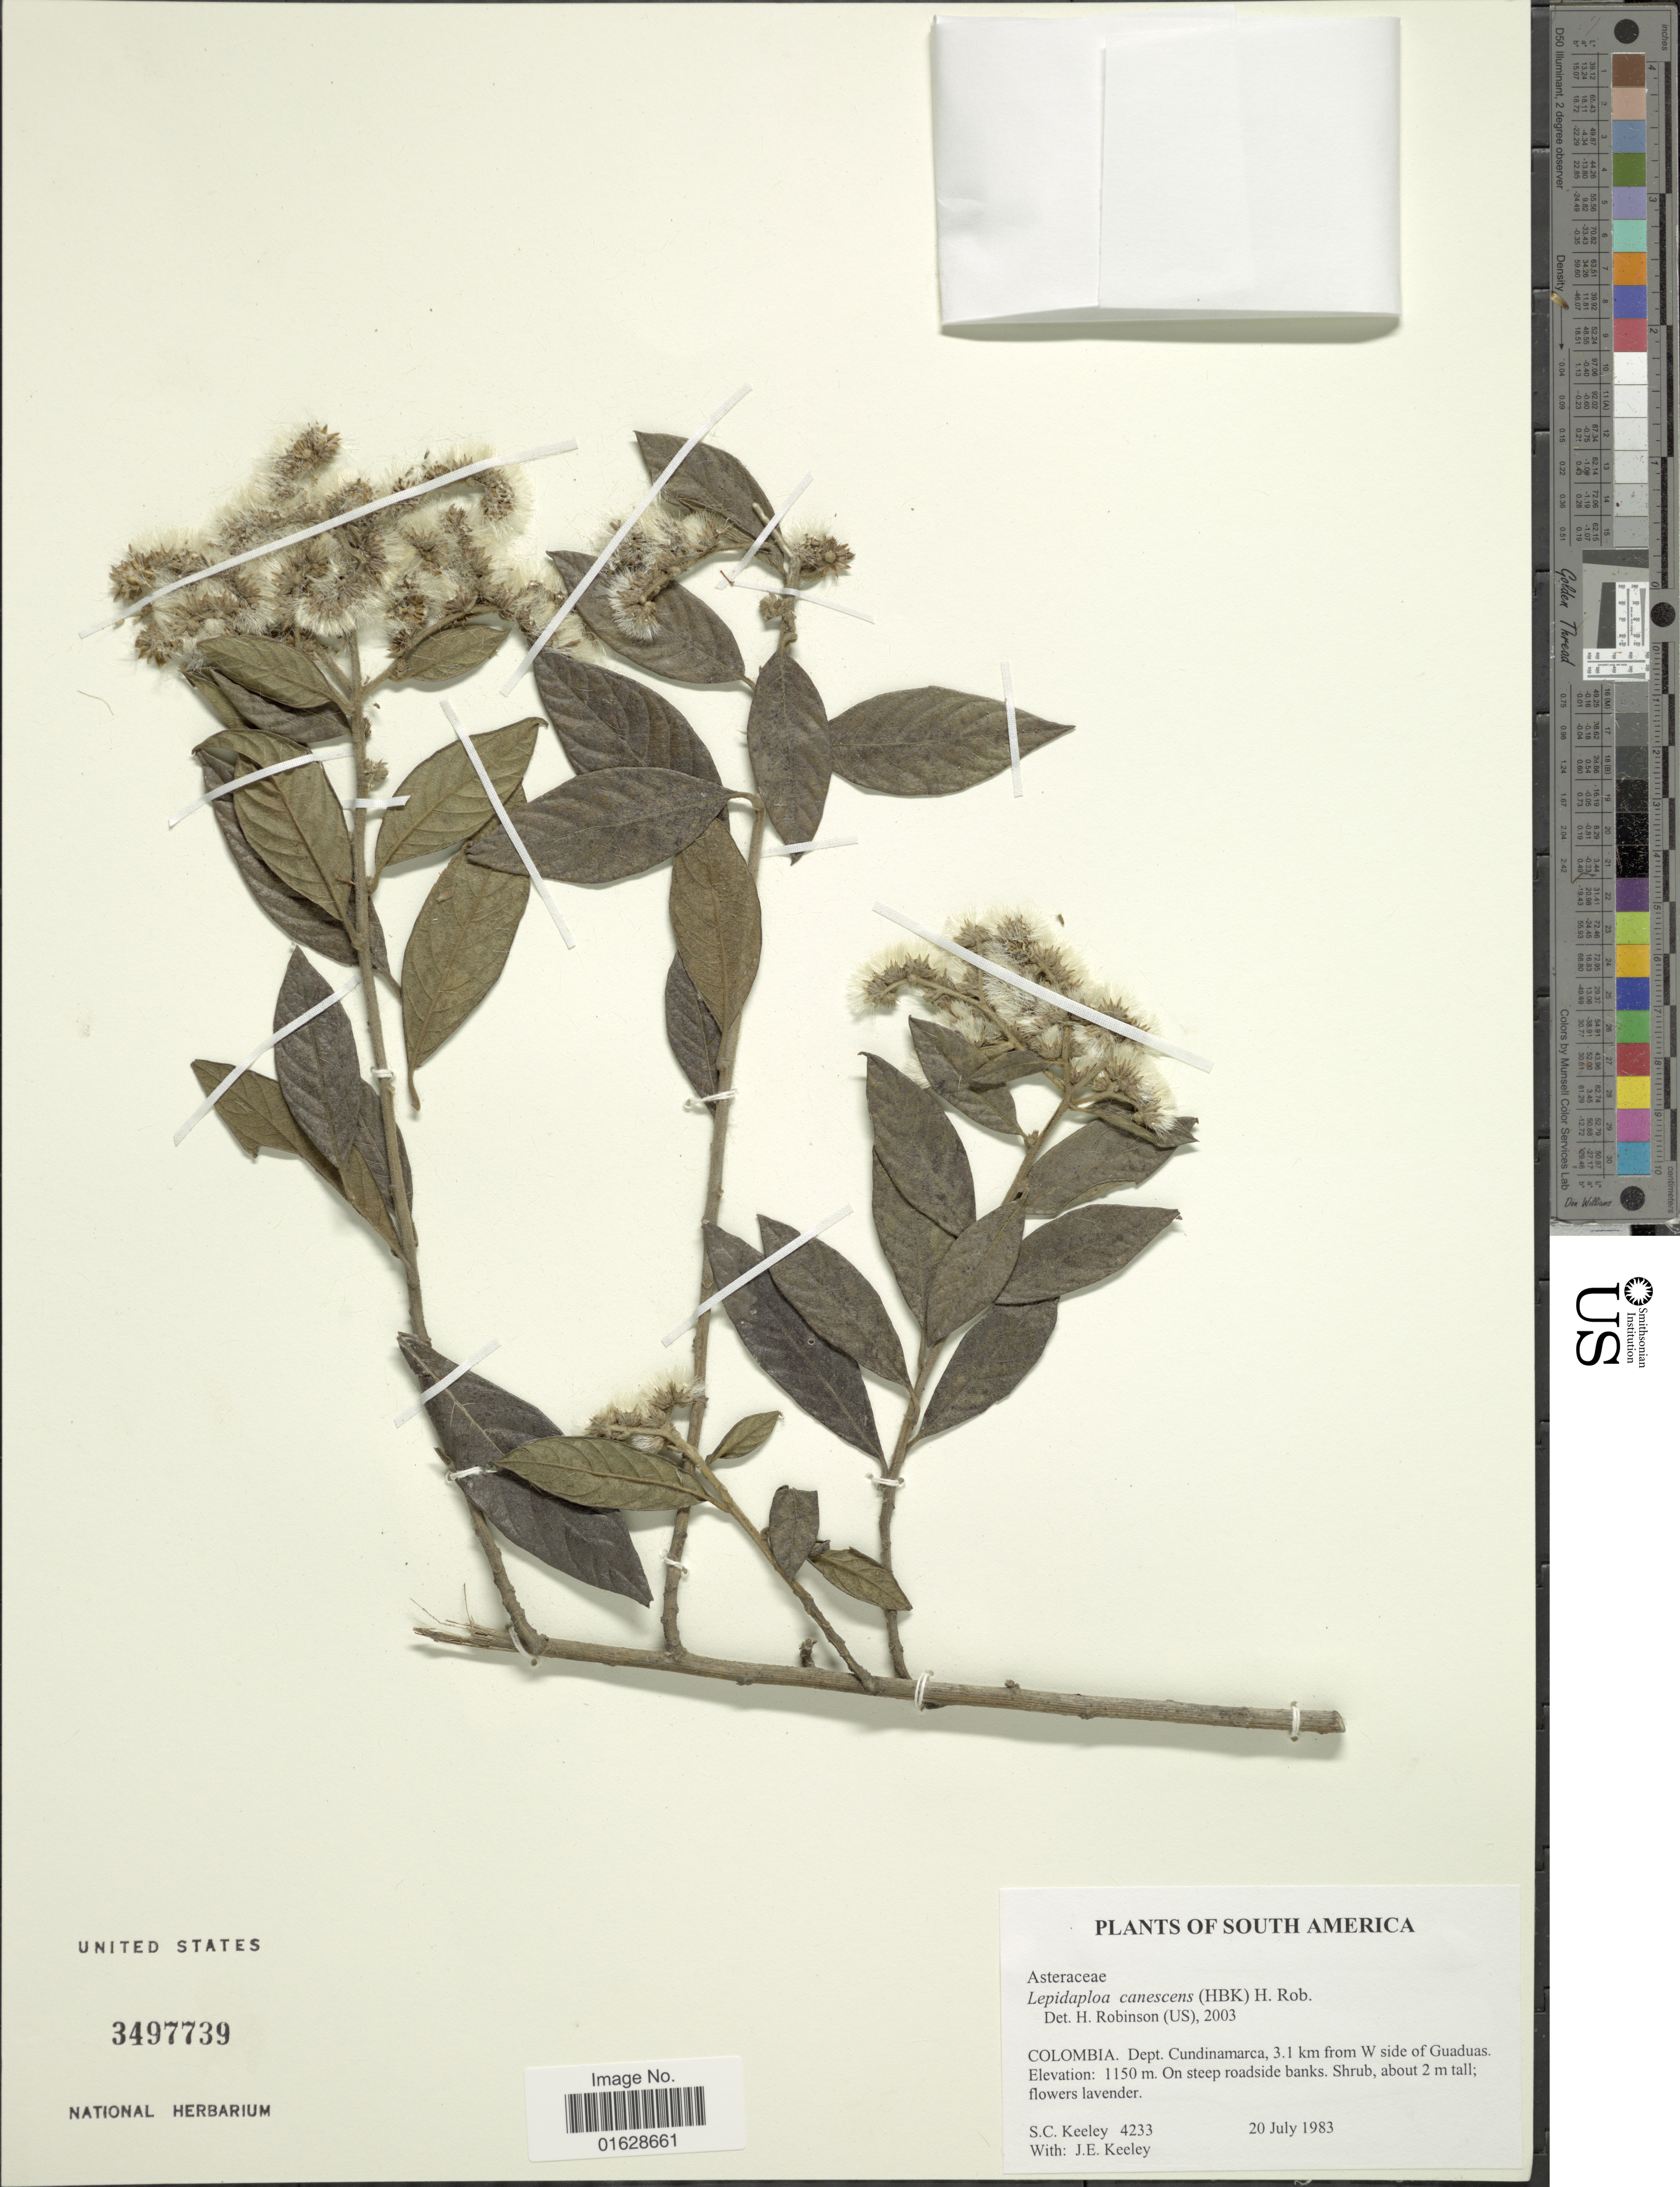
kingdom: Plantae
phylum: Tracheophyta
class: Magnoliopsida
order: Asterales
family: Asteraceae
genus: Lepidaploa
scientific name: Lepidaploa canescens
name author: (Kunth) H. Rob.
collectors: S. C. Keeley & J. E. Keeley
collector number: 4233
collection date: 1983-07-20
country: Colombia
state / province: Cundinamarca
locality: Colombia. Dept. Cundinamarca, 3.1 km from W side of Guaduas. on steep roadside banks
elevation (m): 1150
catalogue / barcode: US 3497739